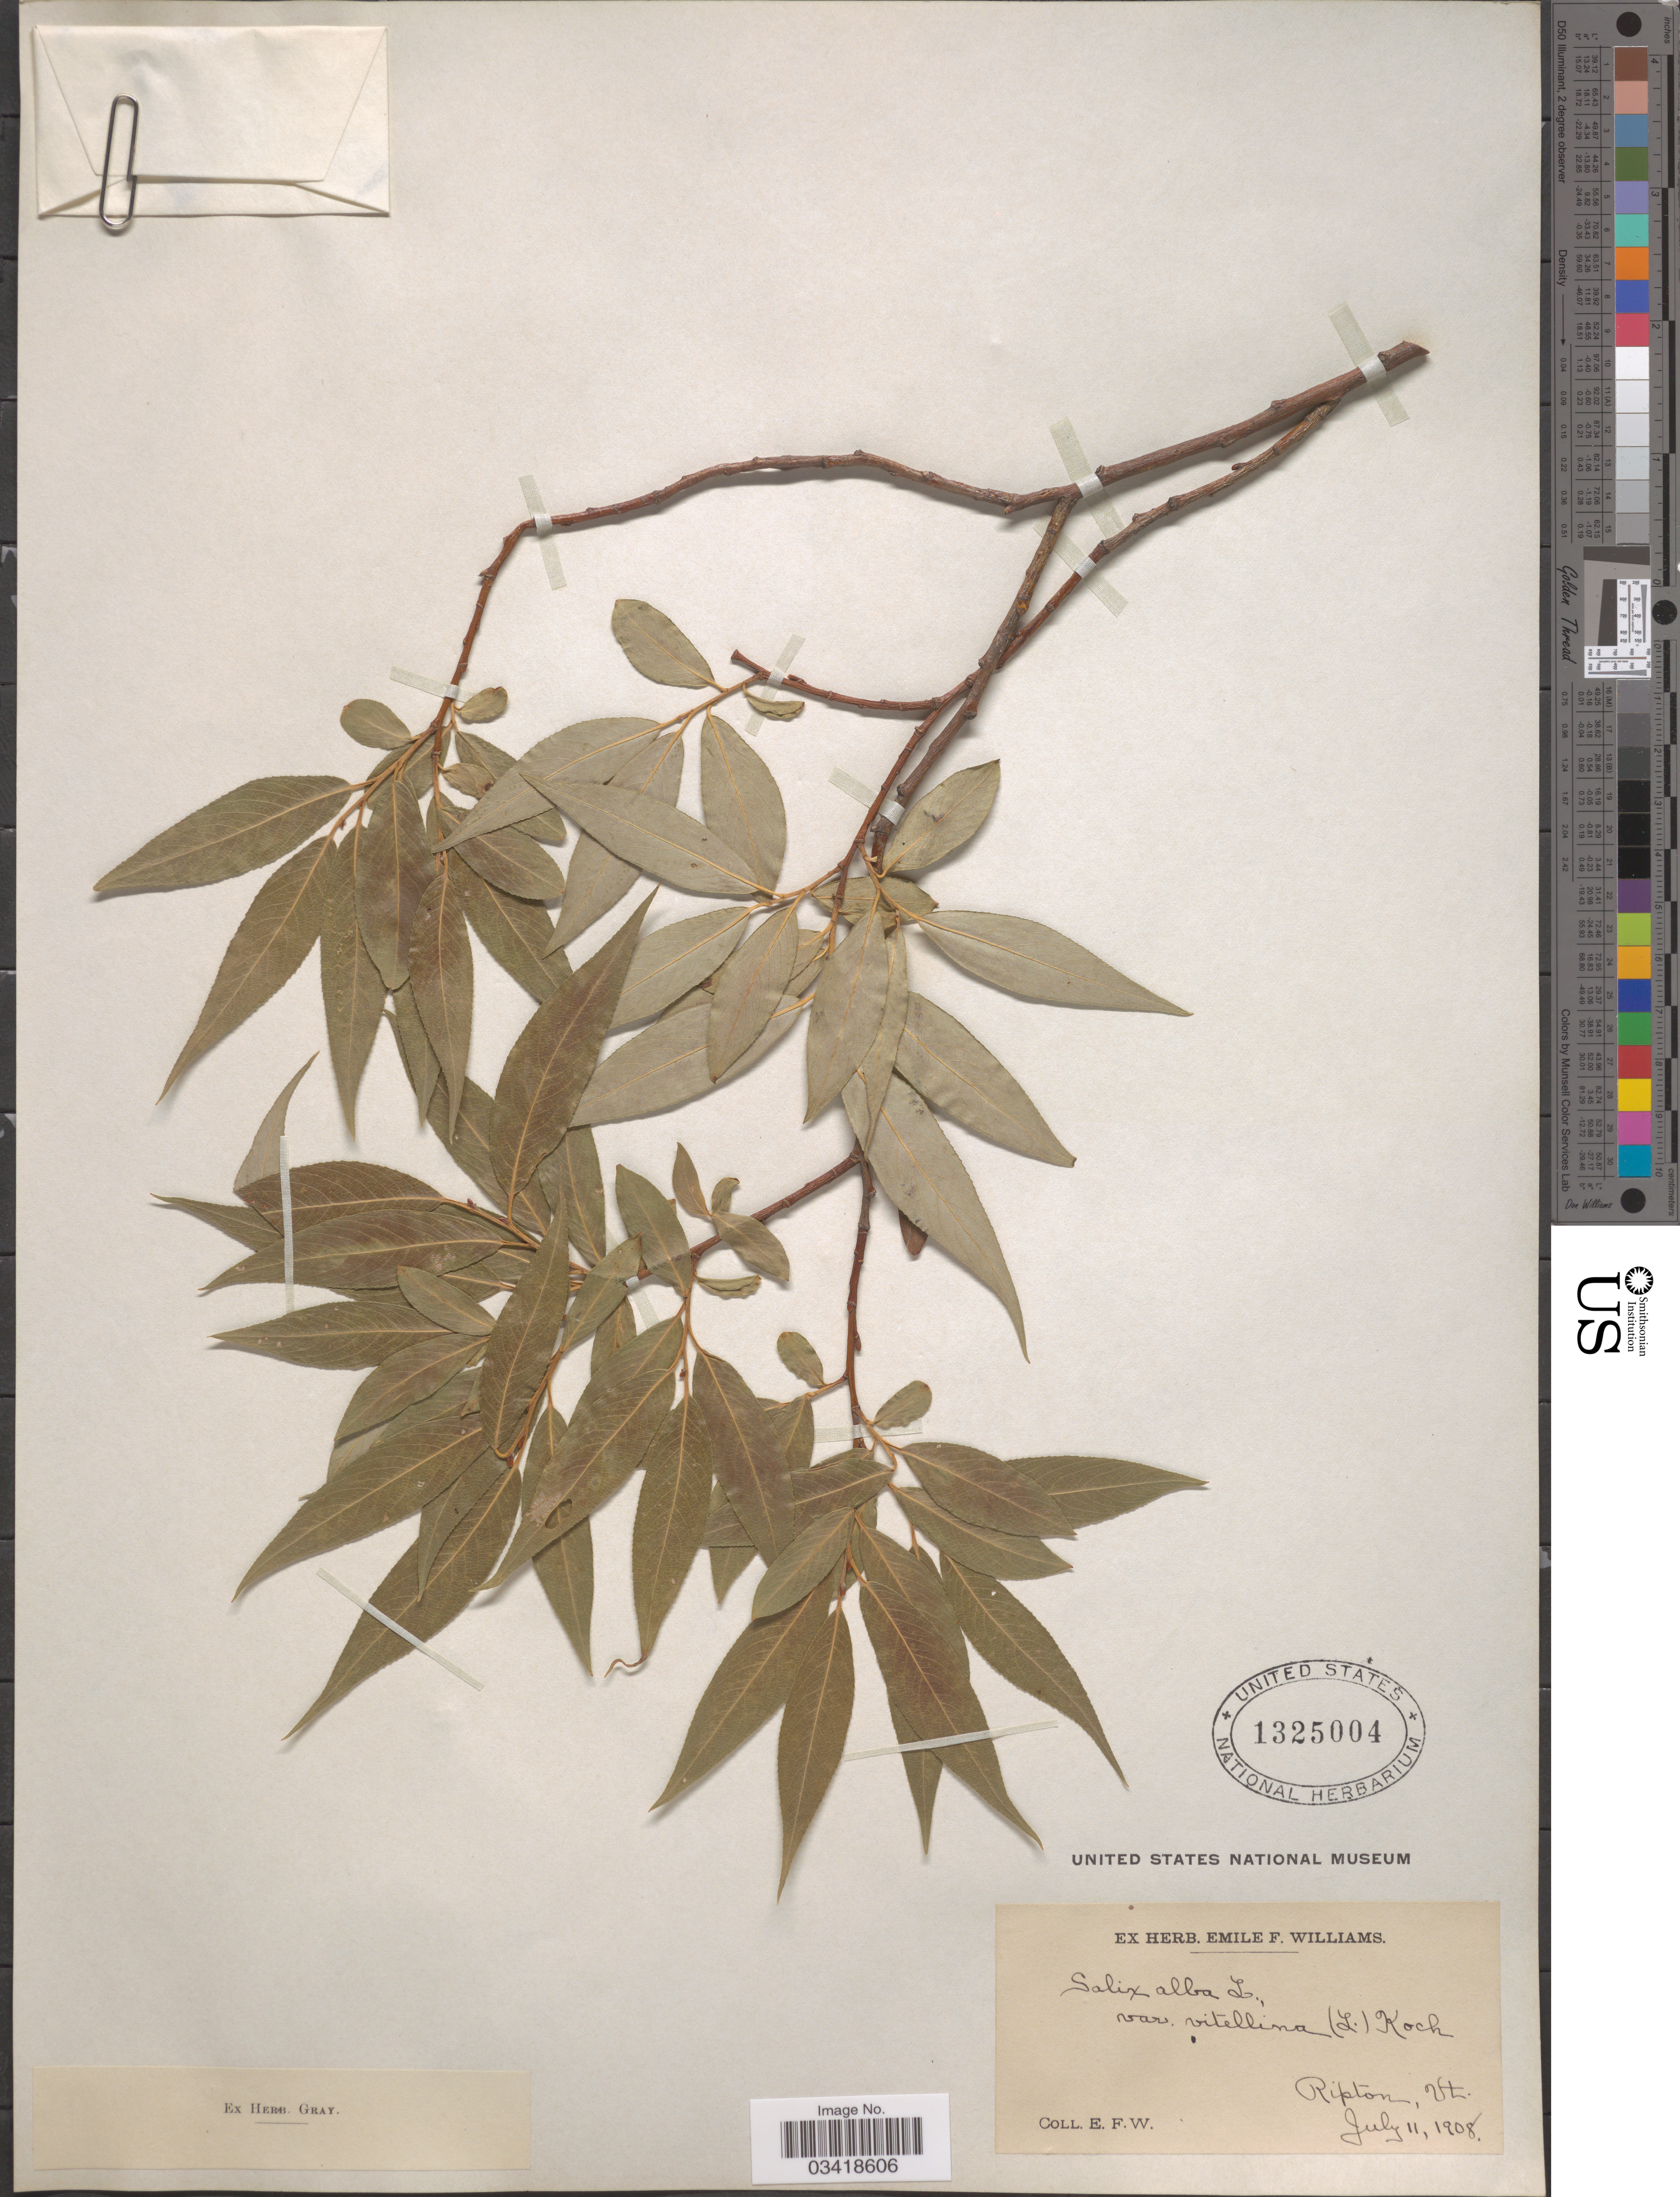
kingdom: Plantae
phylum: Tracheophyta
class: Magnoliopsida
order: Malpighiales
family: Salicaceae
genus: Salix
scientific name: Salix alba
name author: L.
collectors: E. F. Williams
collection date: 1908-07-11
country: United States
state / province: Vermont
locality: Ripton.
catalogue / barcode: US 1325004